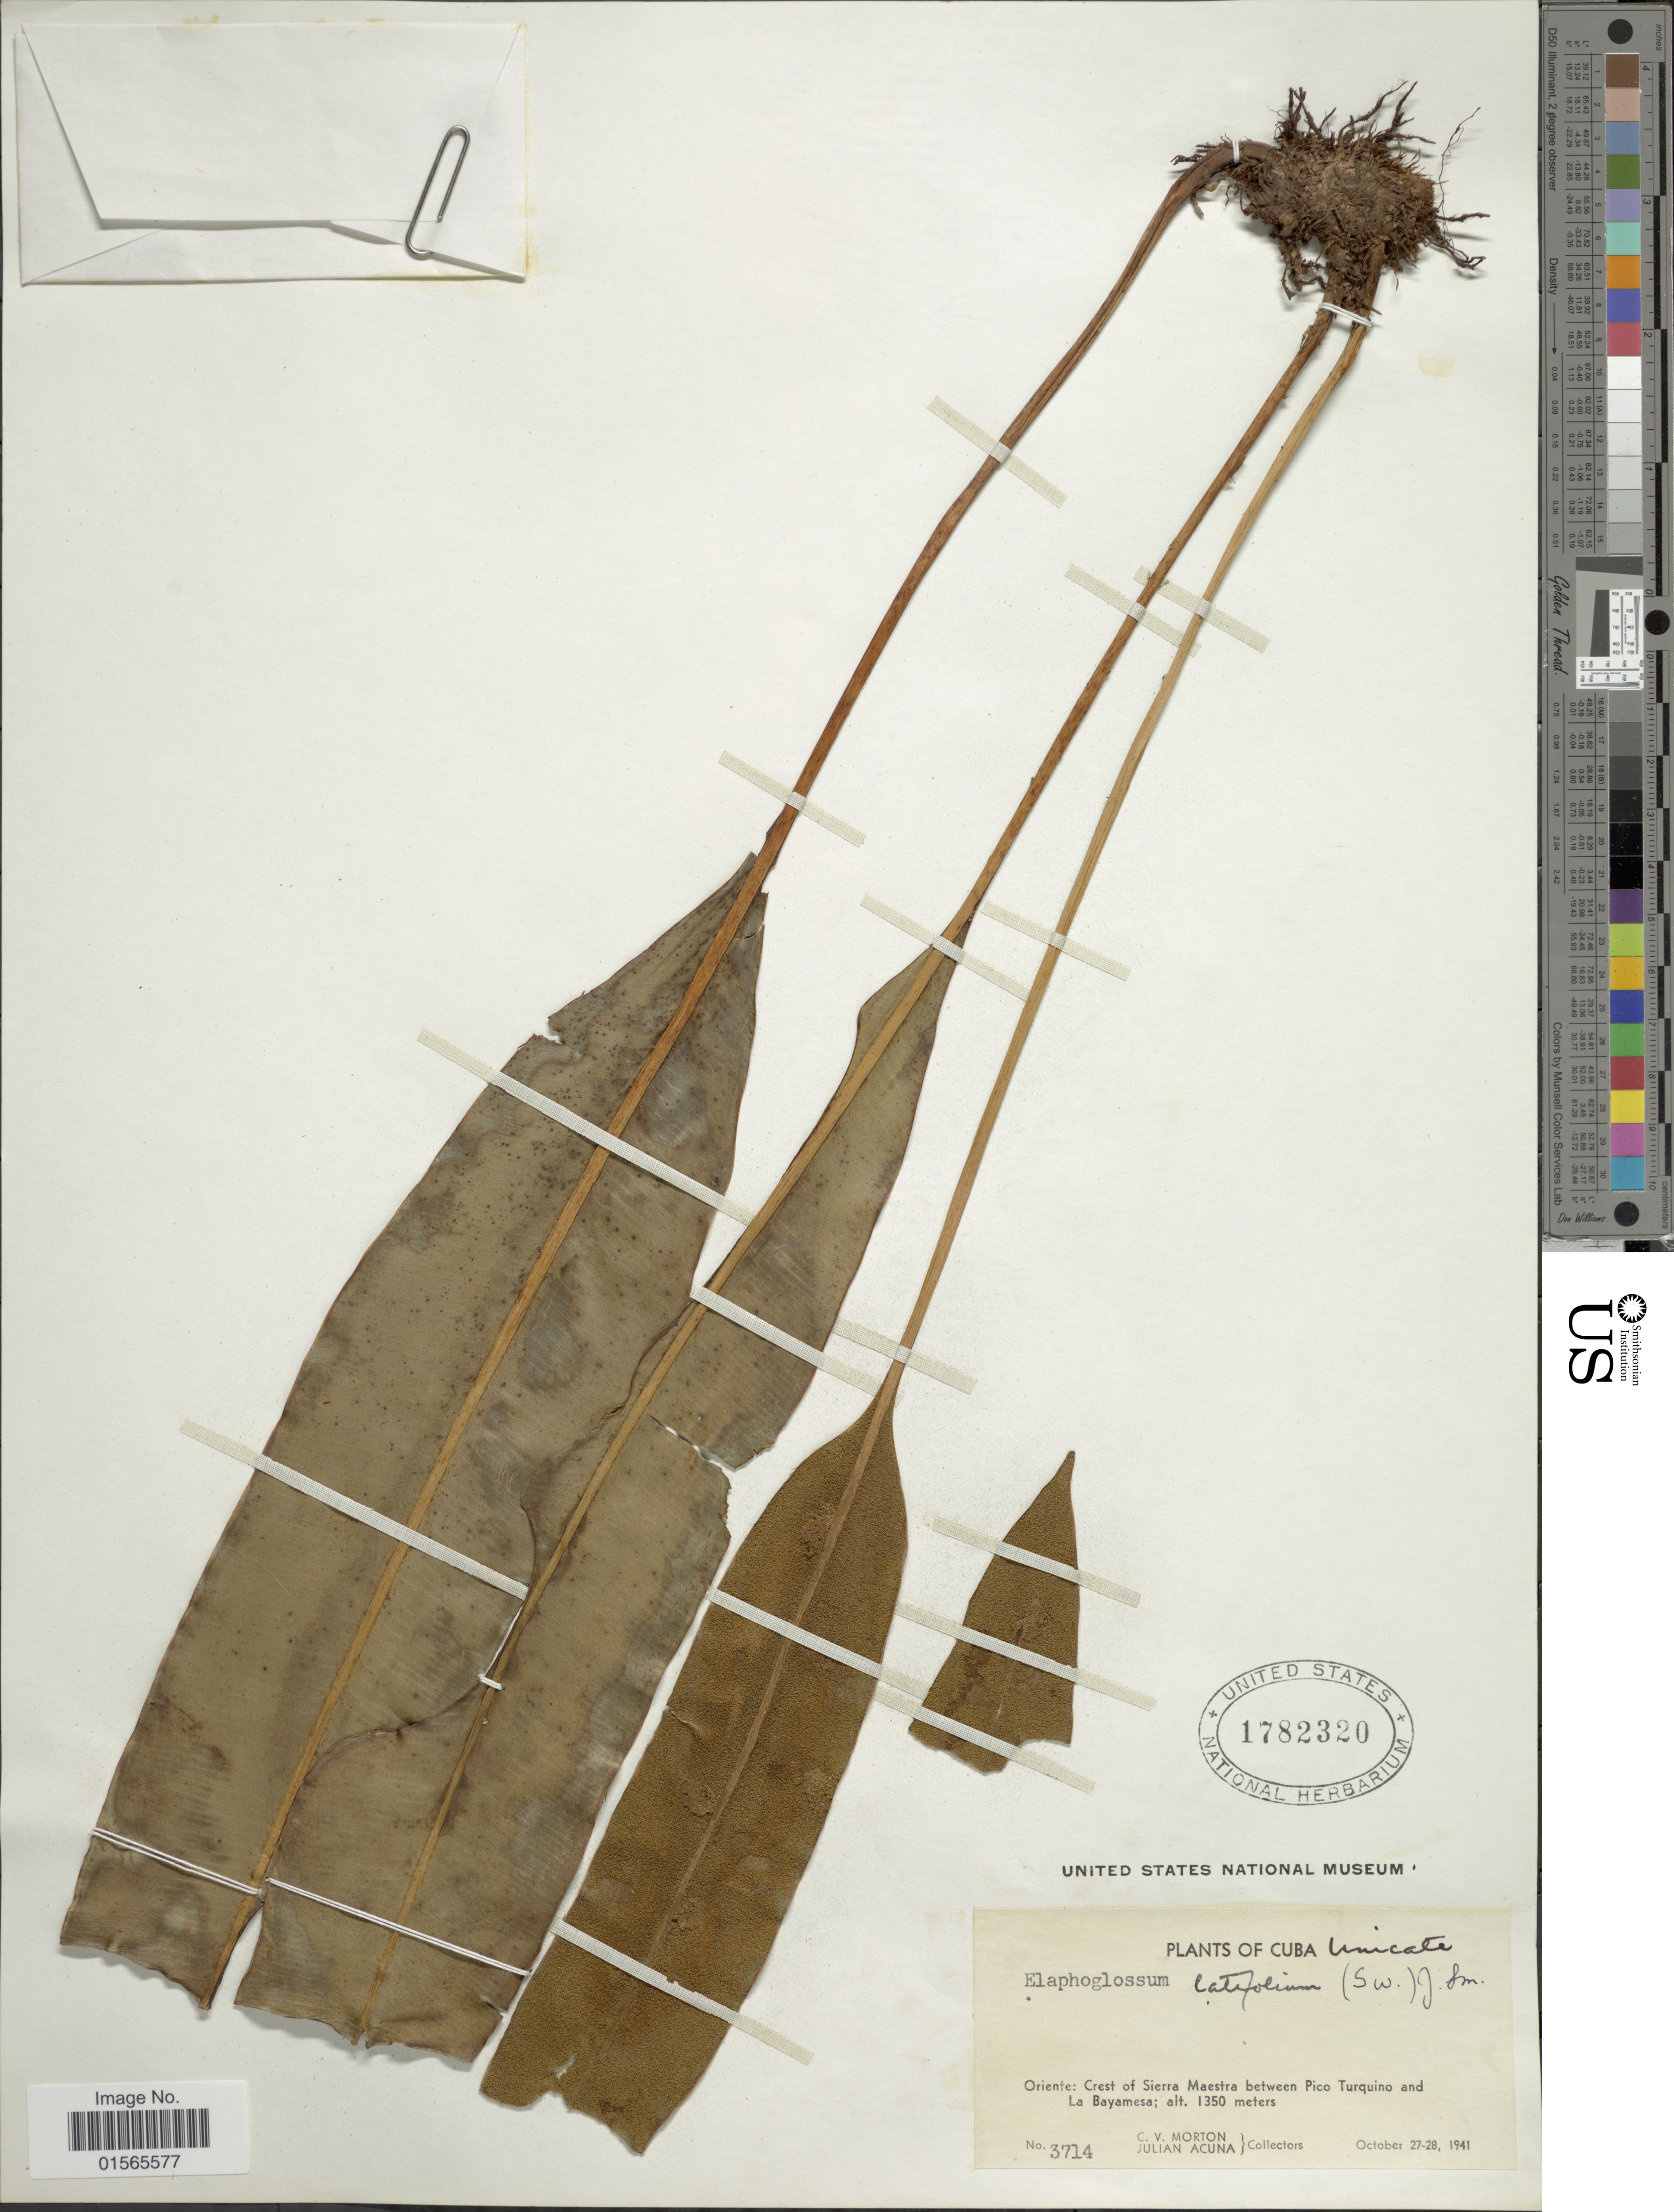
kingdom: Plantae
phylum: Tracheophyta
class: Polypodiopsida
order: Polypodiales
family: Dryopteridaceae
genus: Elaphoglossum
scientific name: Elaphoglossum latifolium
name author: (Sw.) J. Sm.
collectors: C. V. Morton & J. B. Acuña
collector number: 3714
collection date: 1941-10-27/1941-10-28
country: Cuba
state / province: Oriente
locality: Crest of Sierra Maestra between Pico Turquino and La Bayamesa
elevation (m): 1350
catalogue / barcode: US 1782320